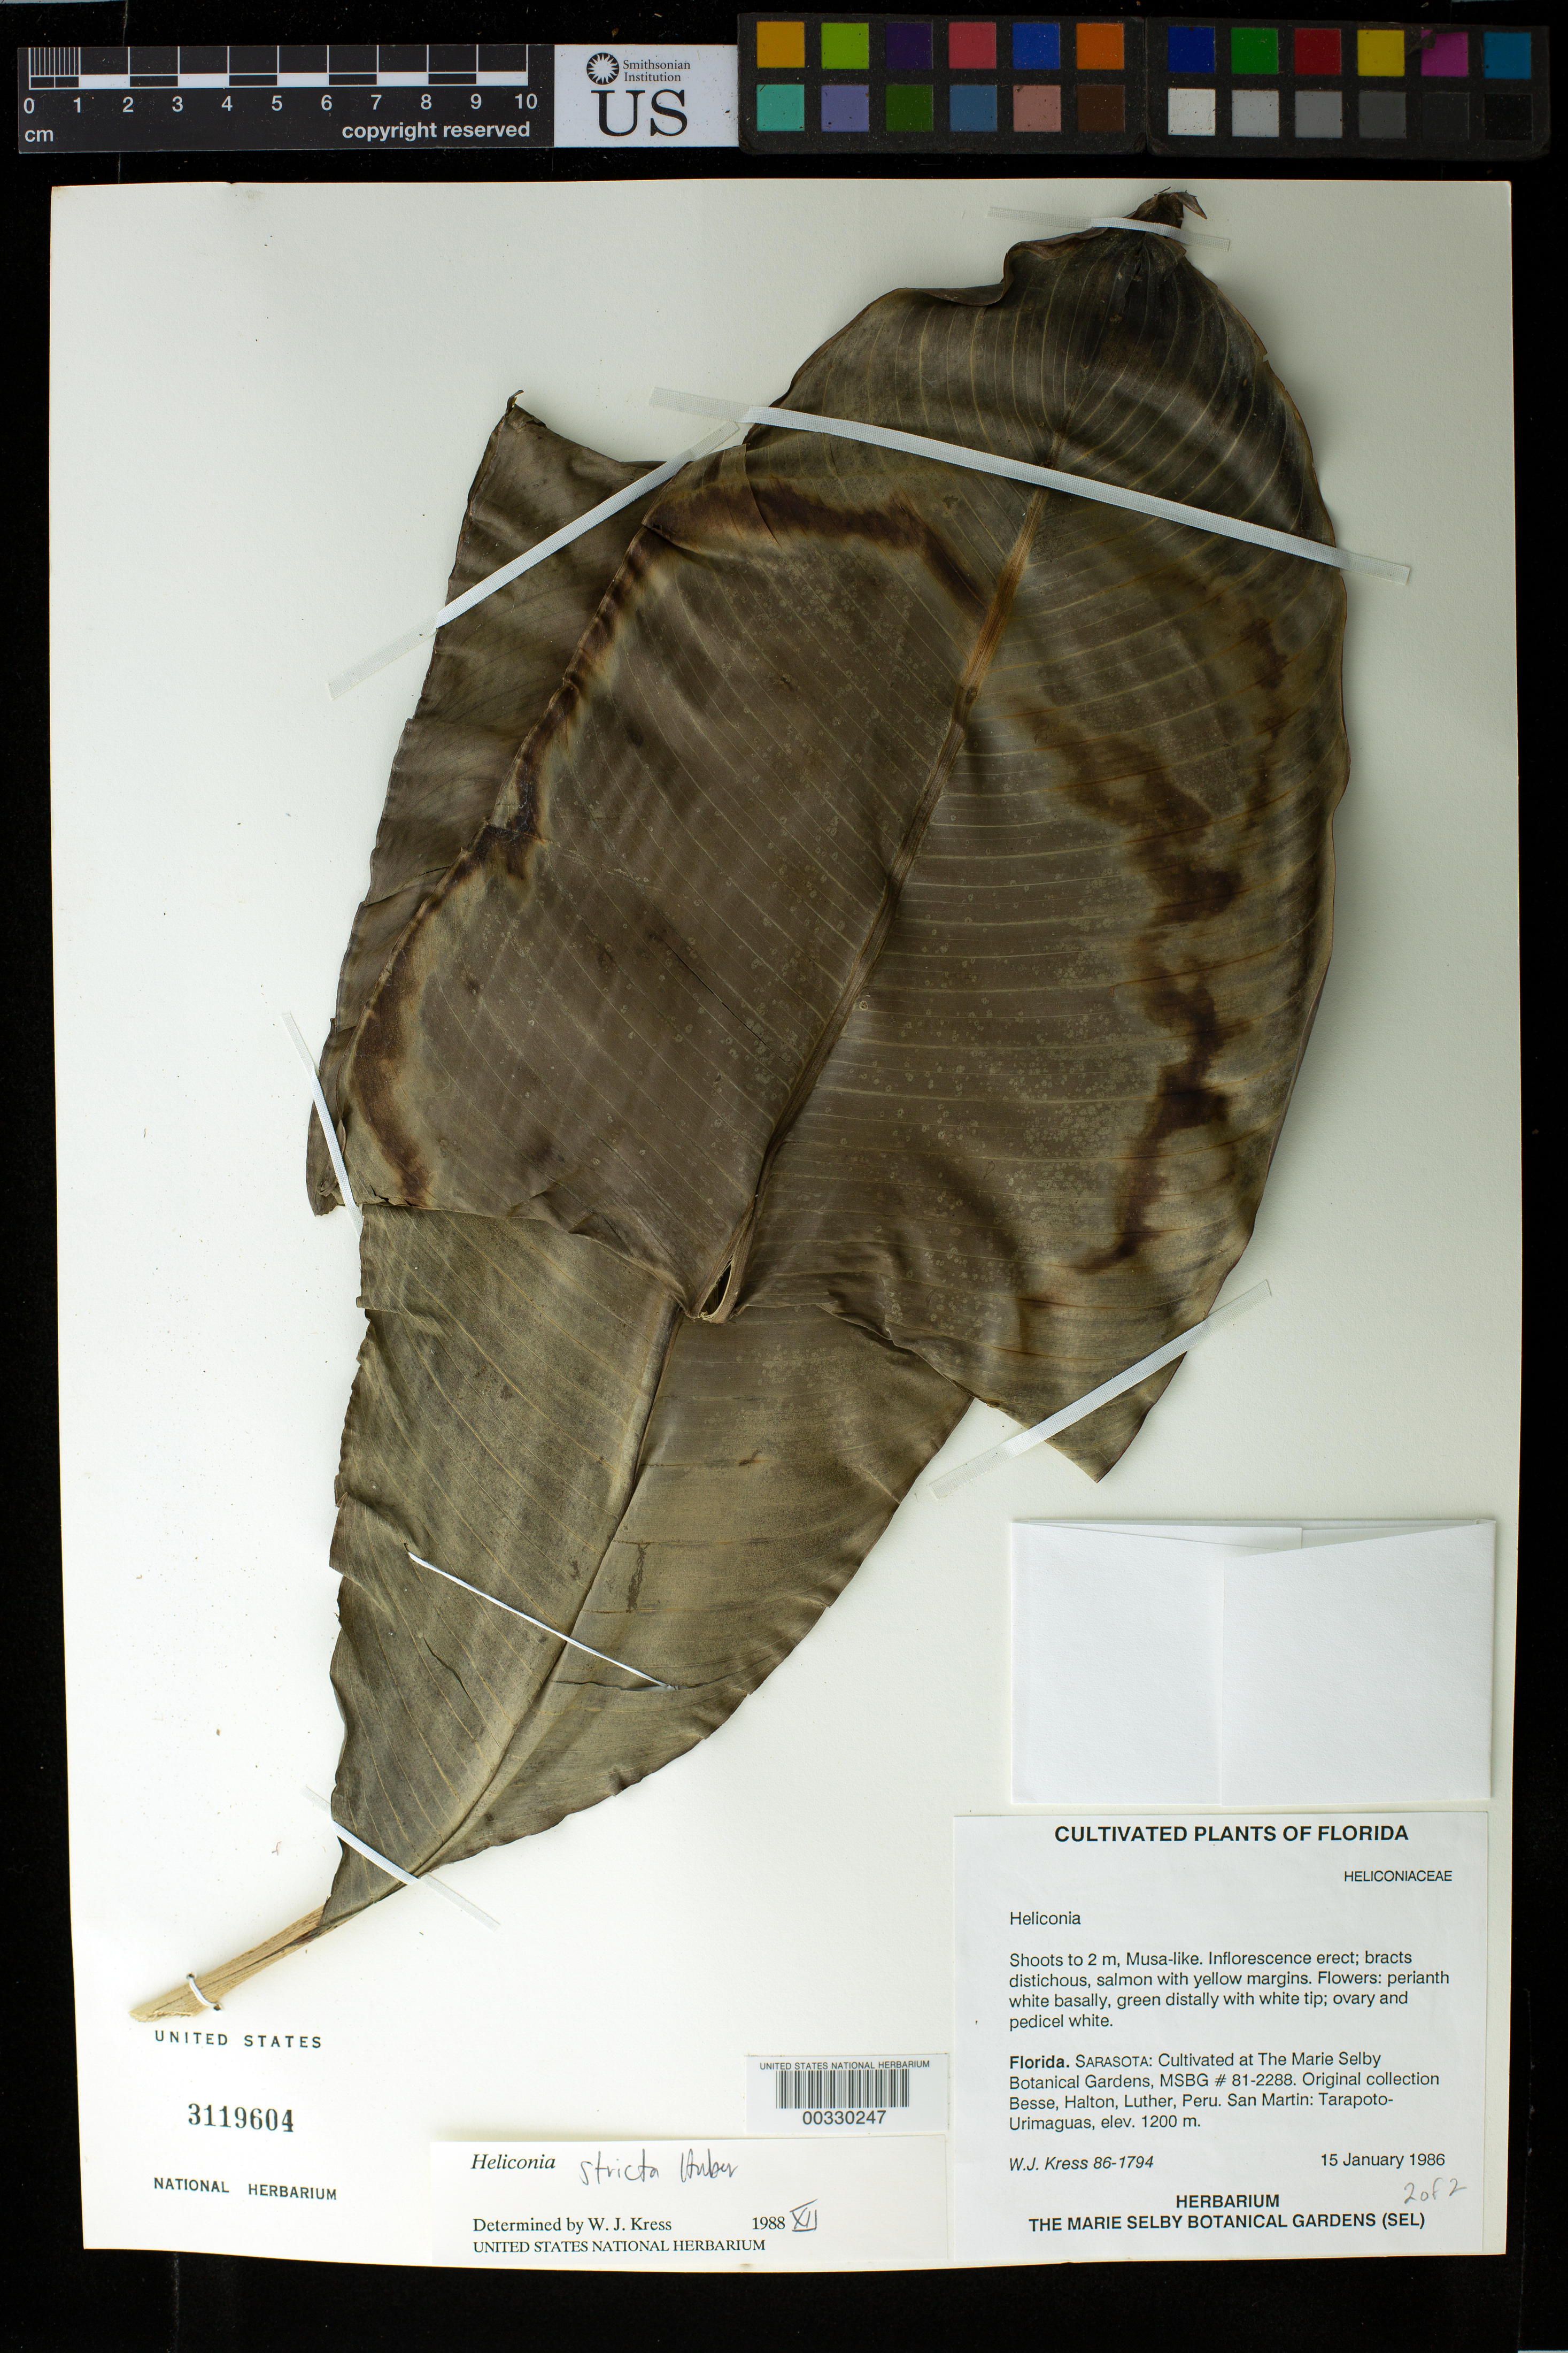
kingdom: Plantae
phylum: Tracheophyta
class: Liliopsida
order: Zingiberales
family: Heliconiaceae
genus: Heliconia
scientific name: Heliconia stricta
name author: Huber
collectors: W. J. Kress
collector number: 86-1794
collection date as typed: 15 Jan 1986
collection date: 1986-01-15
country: Peru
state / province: San Martín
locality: Tarapoto-urimaguas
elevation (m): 1200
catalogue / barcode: US 3119604